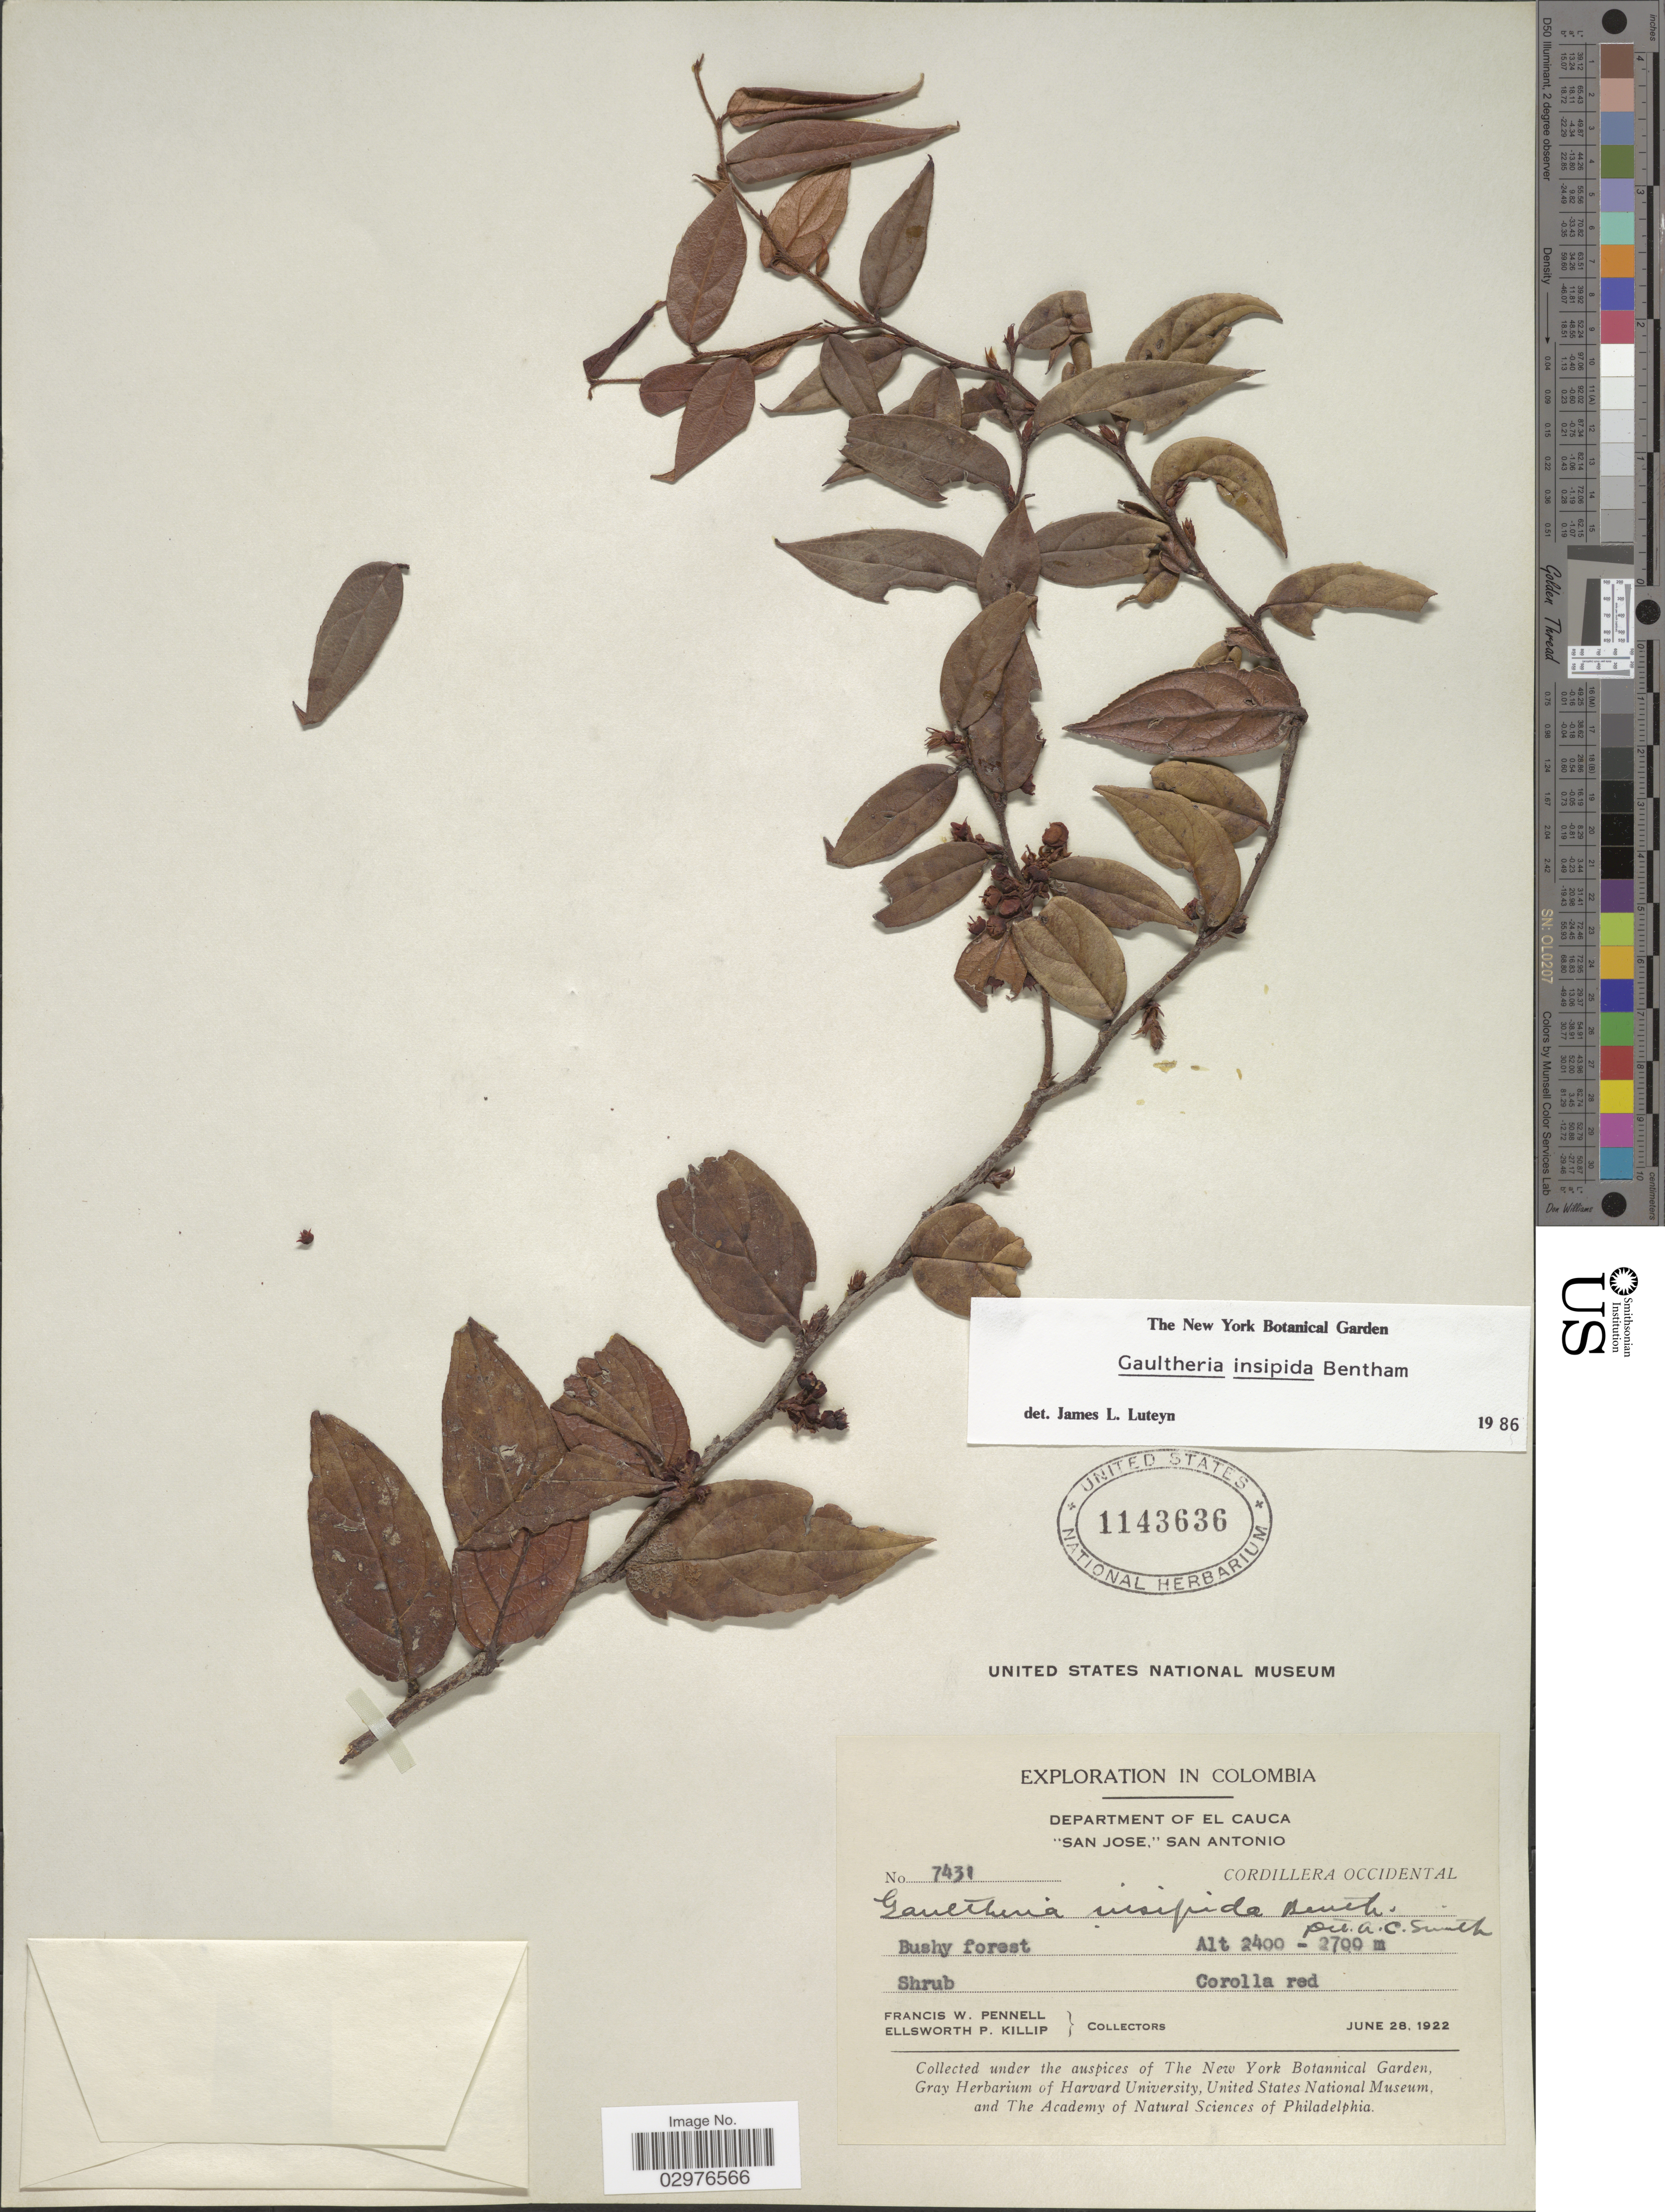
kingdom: Plantae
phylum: Tracheophyta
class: Magnoliopsida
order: Ericales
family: Ericaceae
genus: Gaultheria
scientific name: Gaultheria insipida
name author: Benth.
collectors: F. W. Pennell & E. P. Killip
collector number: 7431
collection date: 1922-06-28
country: Colombia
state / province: Cauca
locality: Department of El Cauca. "San Jose," San Antonio. Cordillera Occidental.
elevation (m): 2400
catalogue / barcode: US 1143636